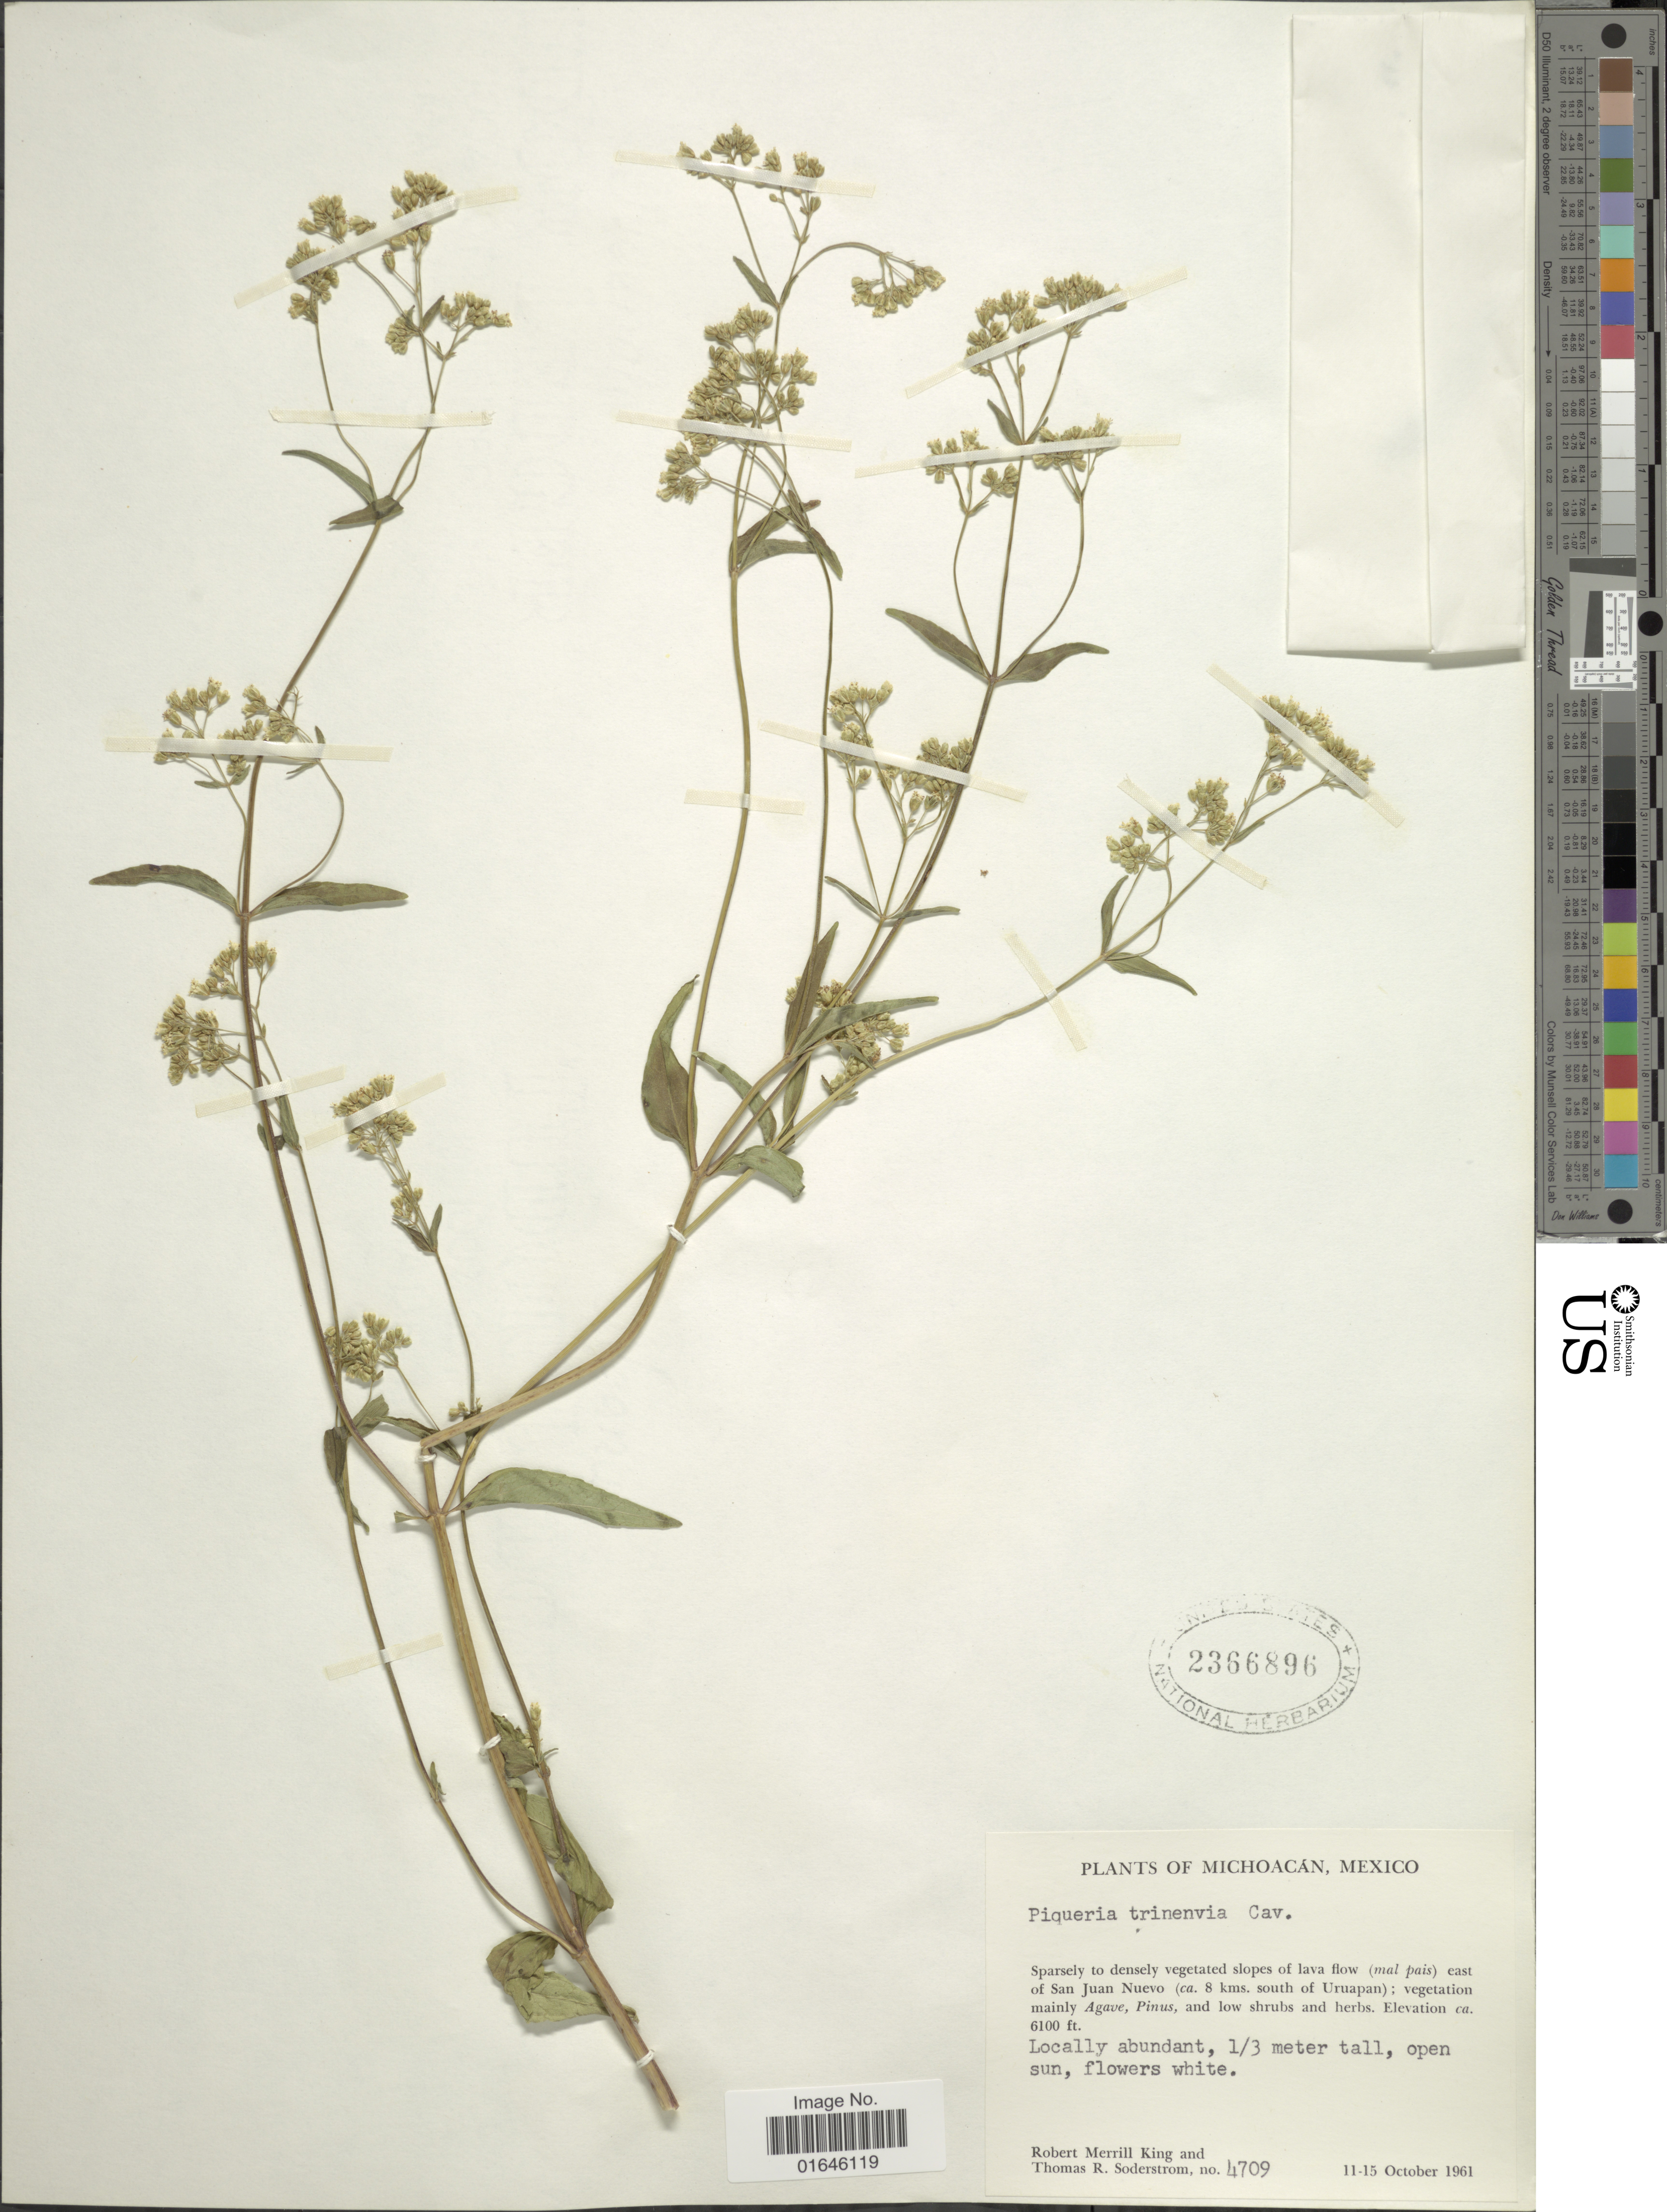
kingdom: Plantae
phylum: Tracheophyta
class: Magnoliopsida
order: Asterales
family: Asteraceae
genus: Piqueria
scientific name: Piqueria trinervia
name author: Cav.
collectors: R. M. King & T. R. Soderstrom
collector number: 4709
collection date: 1961-10-11/1961-10-15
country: Mexico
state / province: Michoacán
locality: East of San Juan Nuevo (ca. 8 kms. south of Uruapan)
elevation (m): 1859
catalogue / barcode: US 2366896